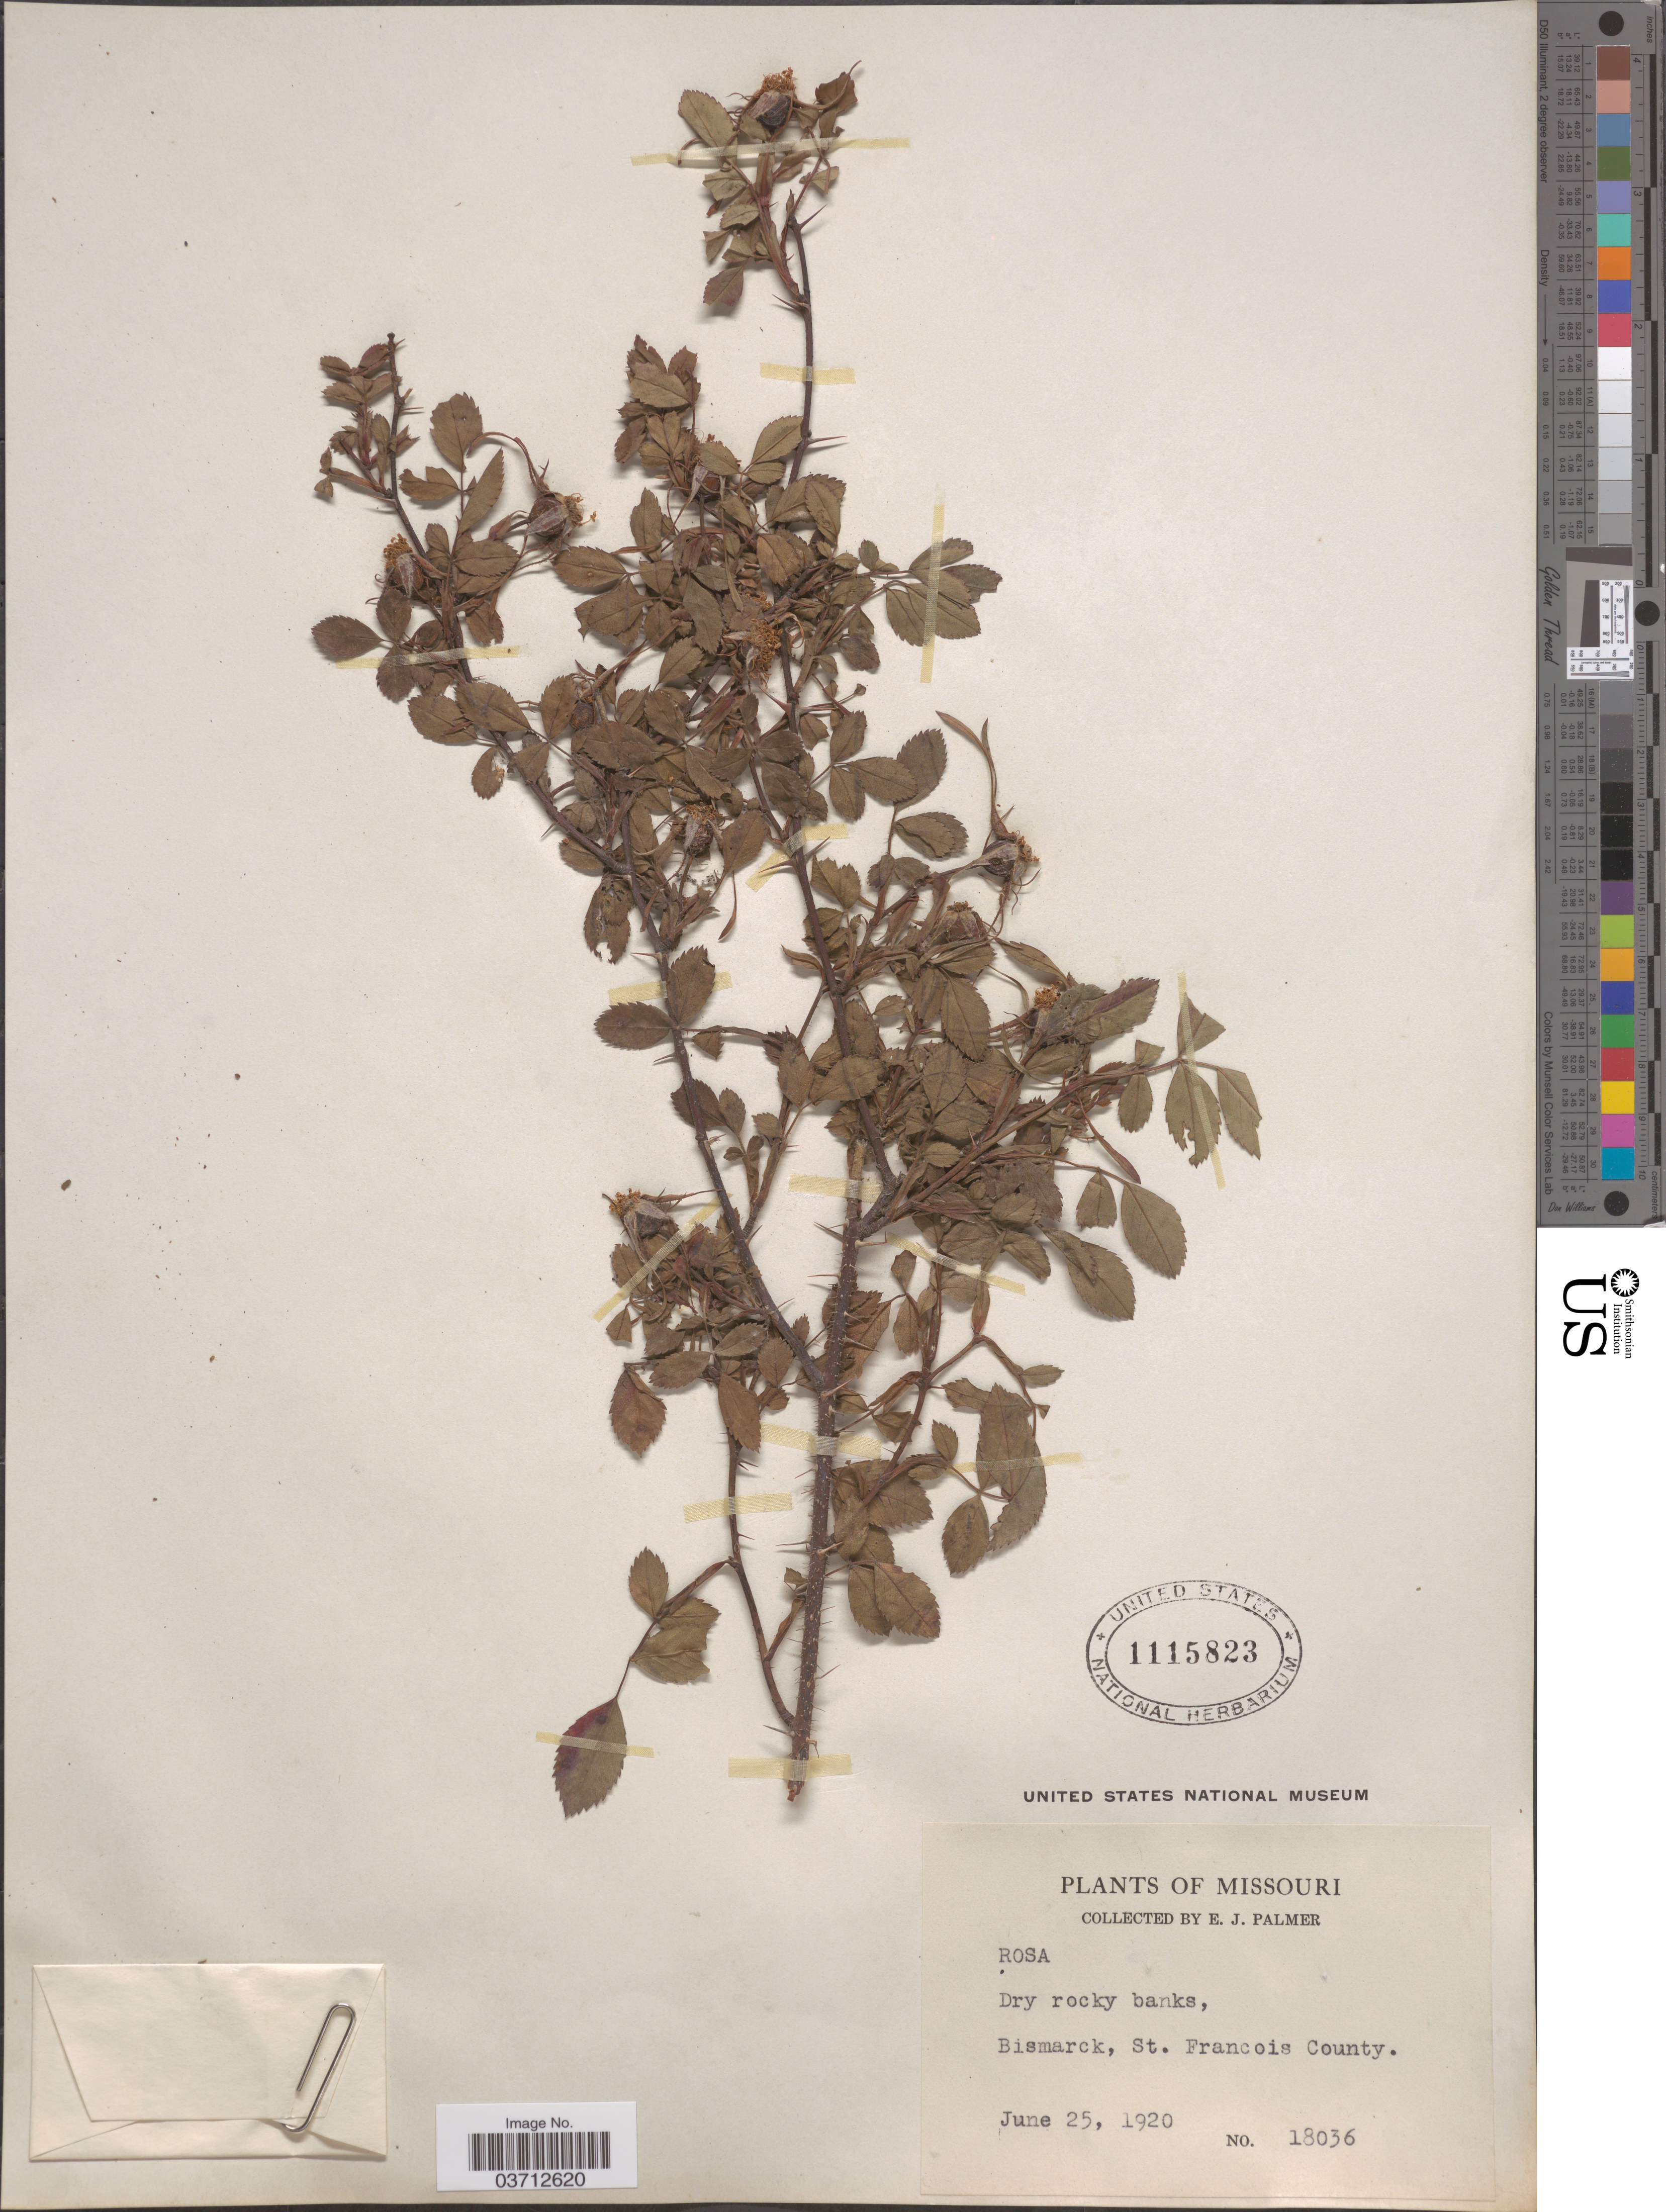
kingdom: Plantae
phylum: Tracheophyta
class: Magnoliopsida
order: Rosales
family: Rosaceae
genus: Rosa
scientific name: Rosa sp.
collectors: E. J. Palmer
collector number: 18036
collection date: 1920-06-25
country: United States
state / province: Missouri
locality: Bismarck, St. Francois County.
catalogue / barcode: US 1115823